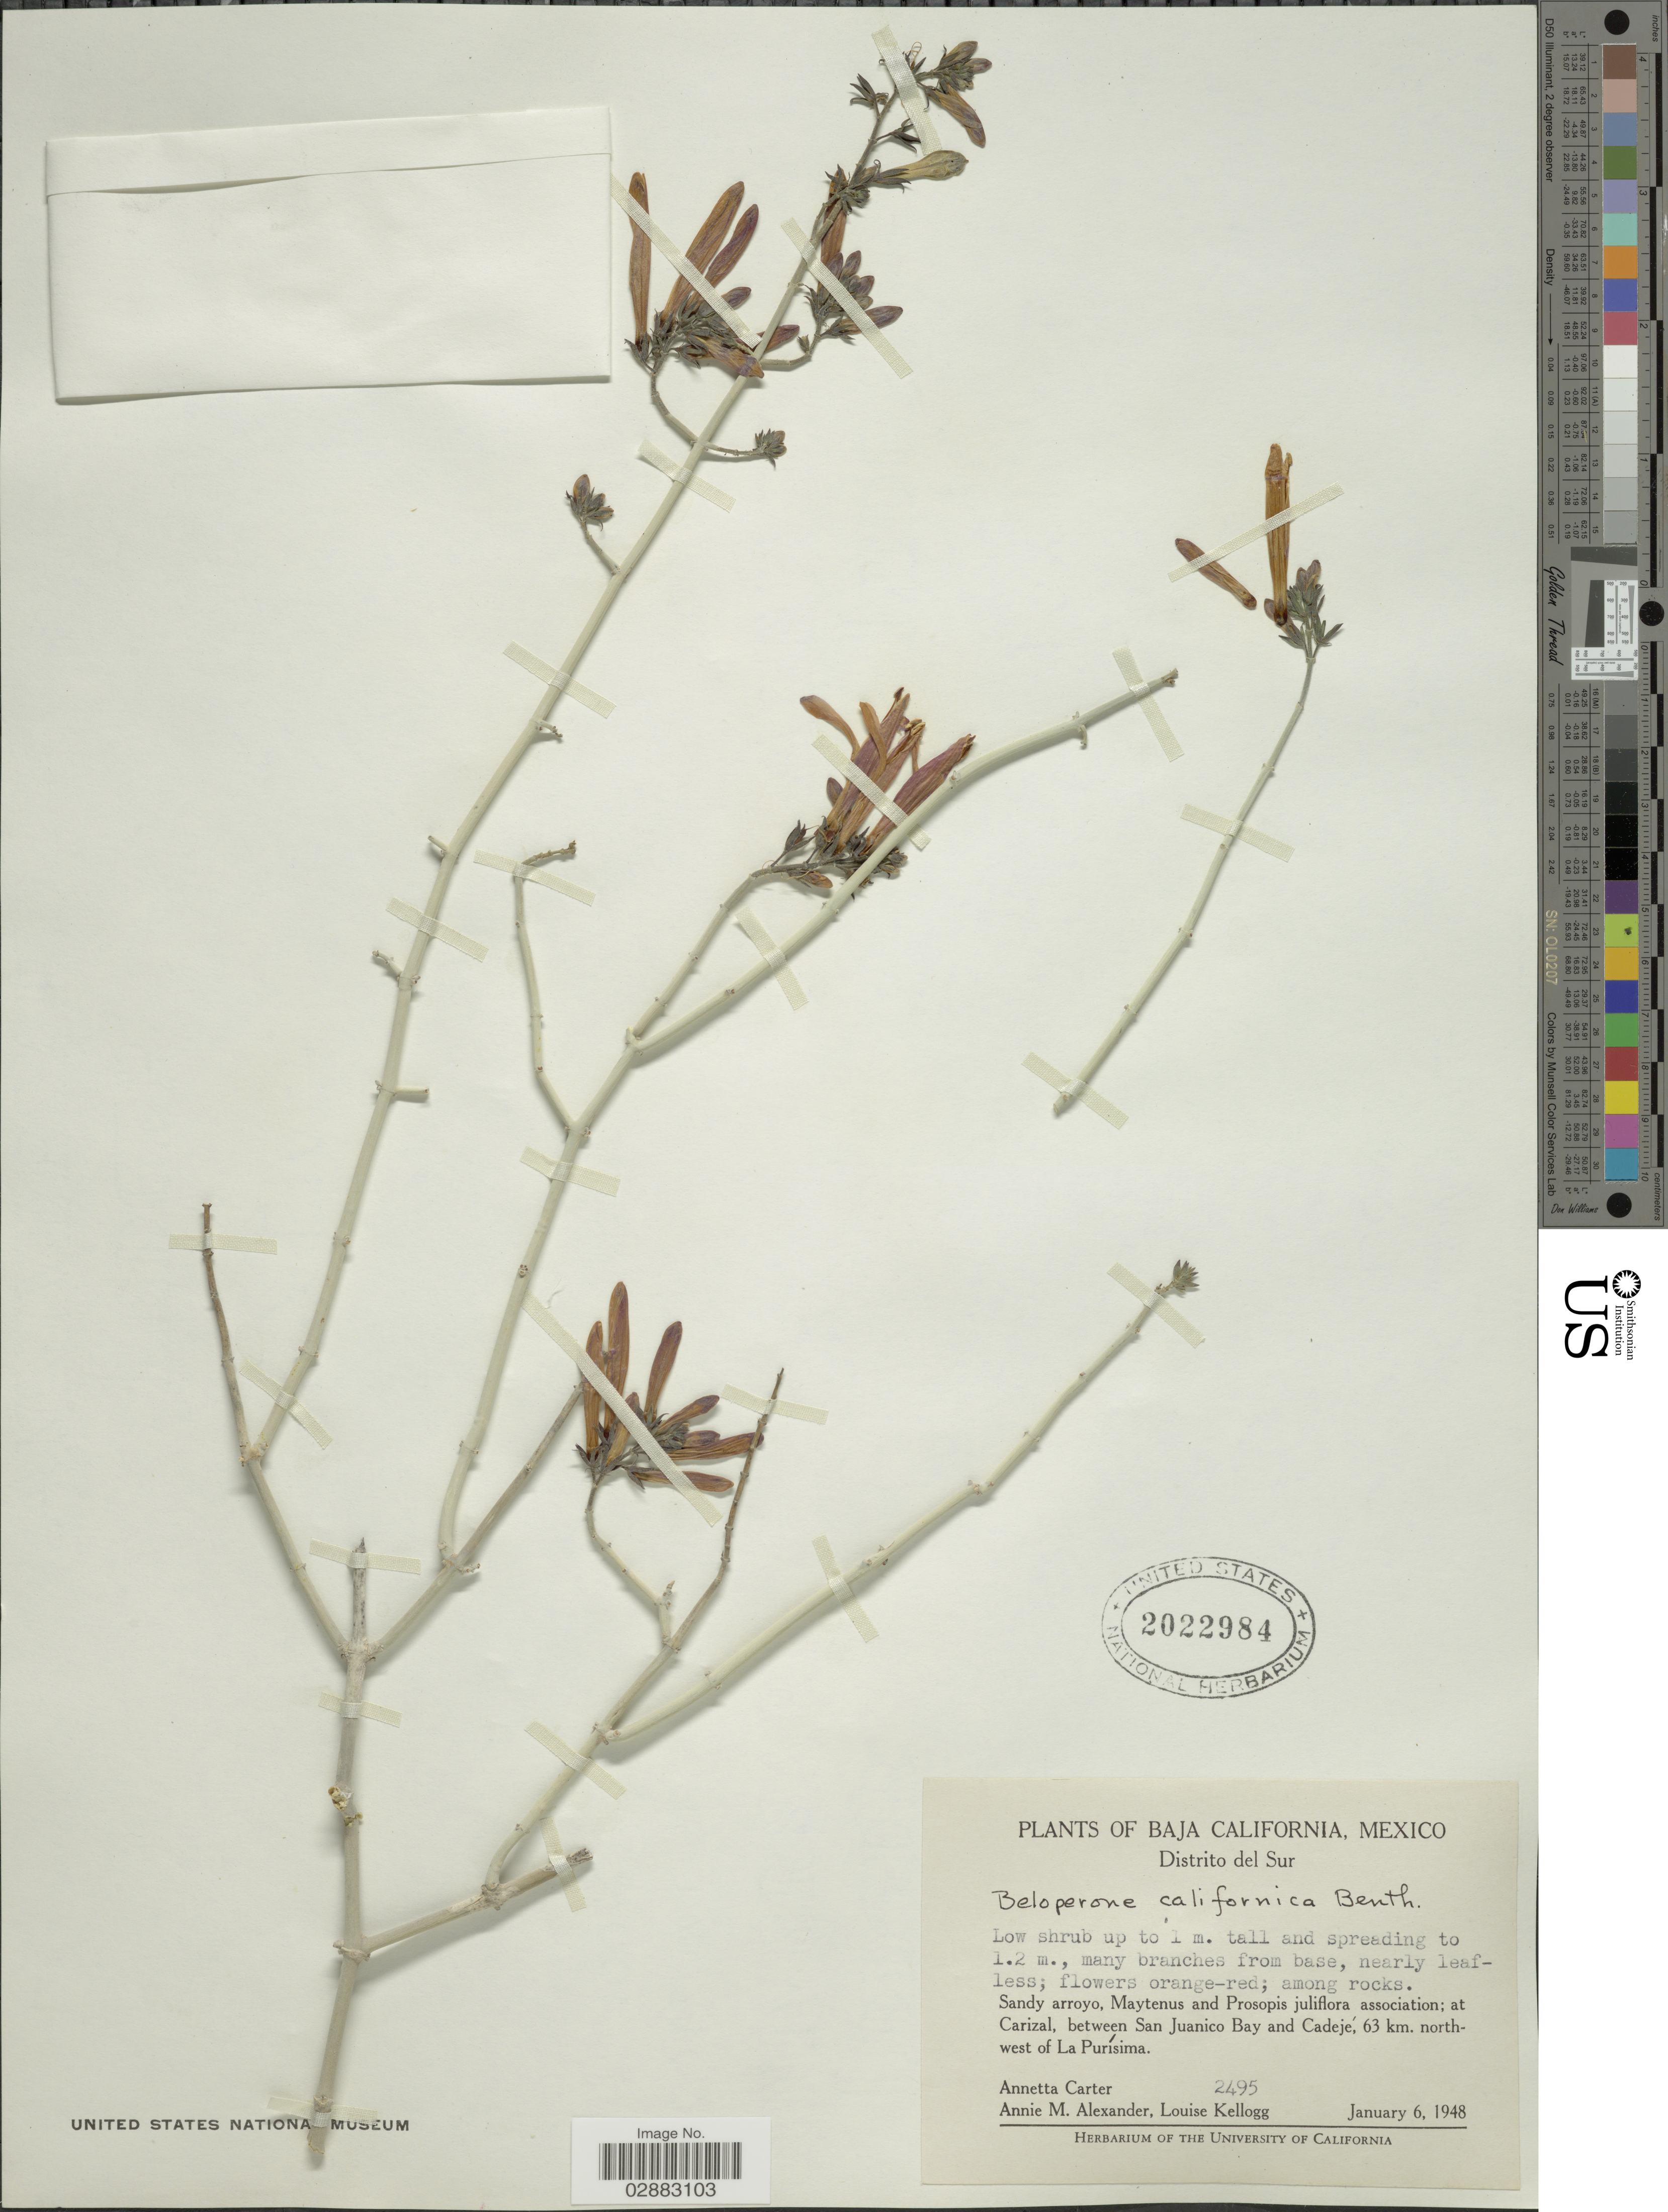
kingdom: Plantae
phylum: Tracheophyta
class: Magnoliopsida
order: Lamiales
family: Acanthaceae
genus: Beloperone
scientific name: Beloperone californica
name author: Benth.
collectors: A. Carter, A. M. Alexander & L. Kellogg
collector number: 2495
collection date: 1948-01-06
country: Mexico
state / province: Baja California Sur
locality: Distrito del Sur. At Carizal, between San Juanico Bay and Cadejé, 63 km. north-west of La Purísima.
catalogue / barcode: US 2022984